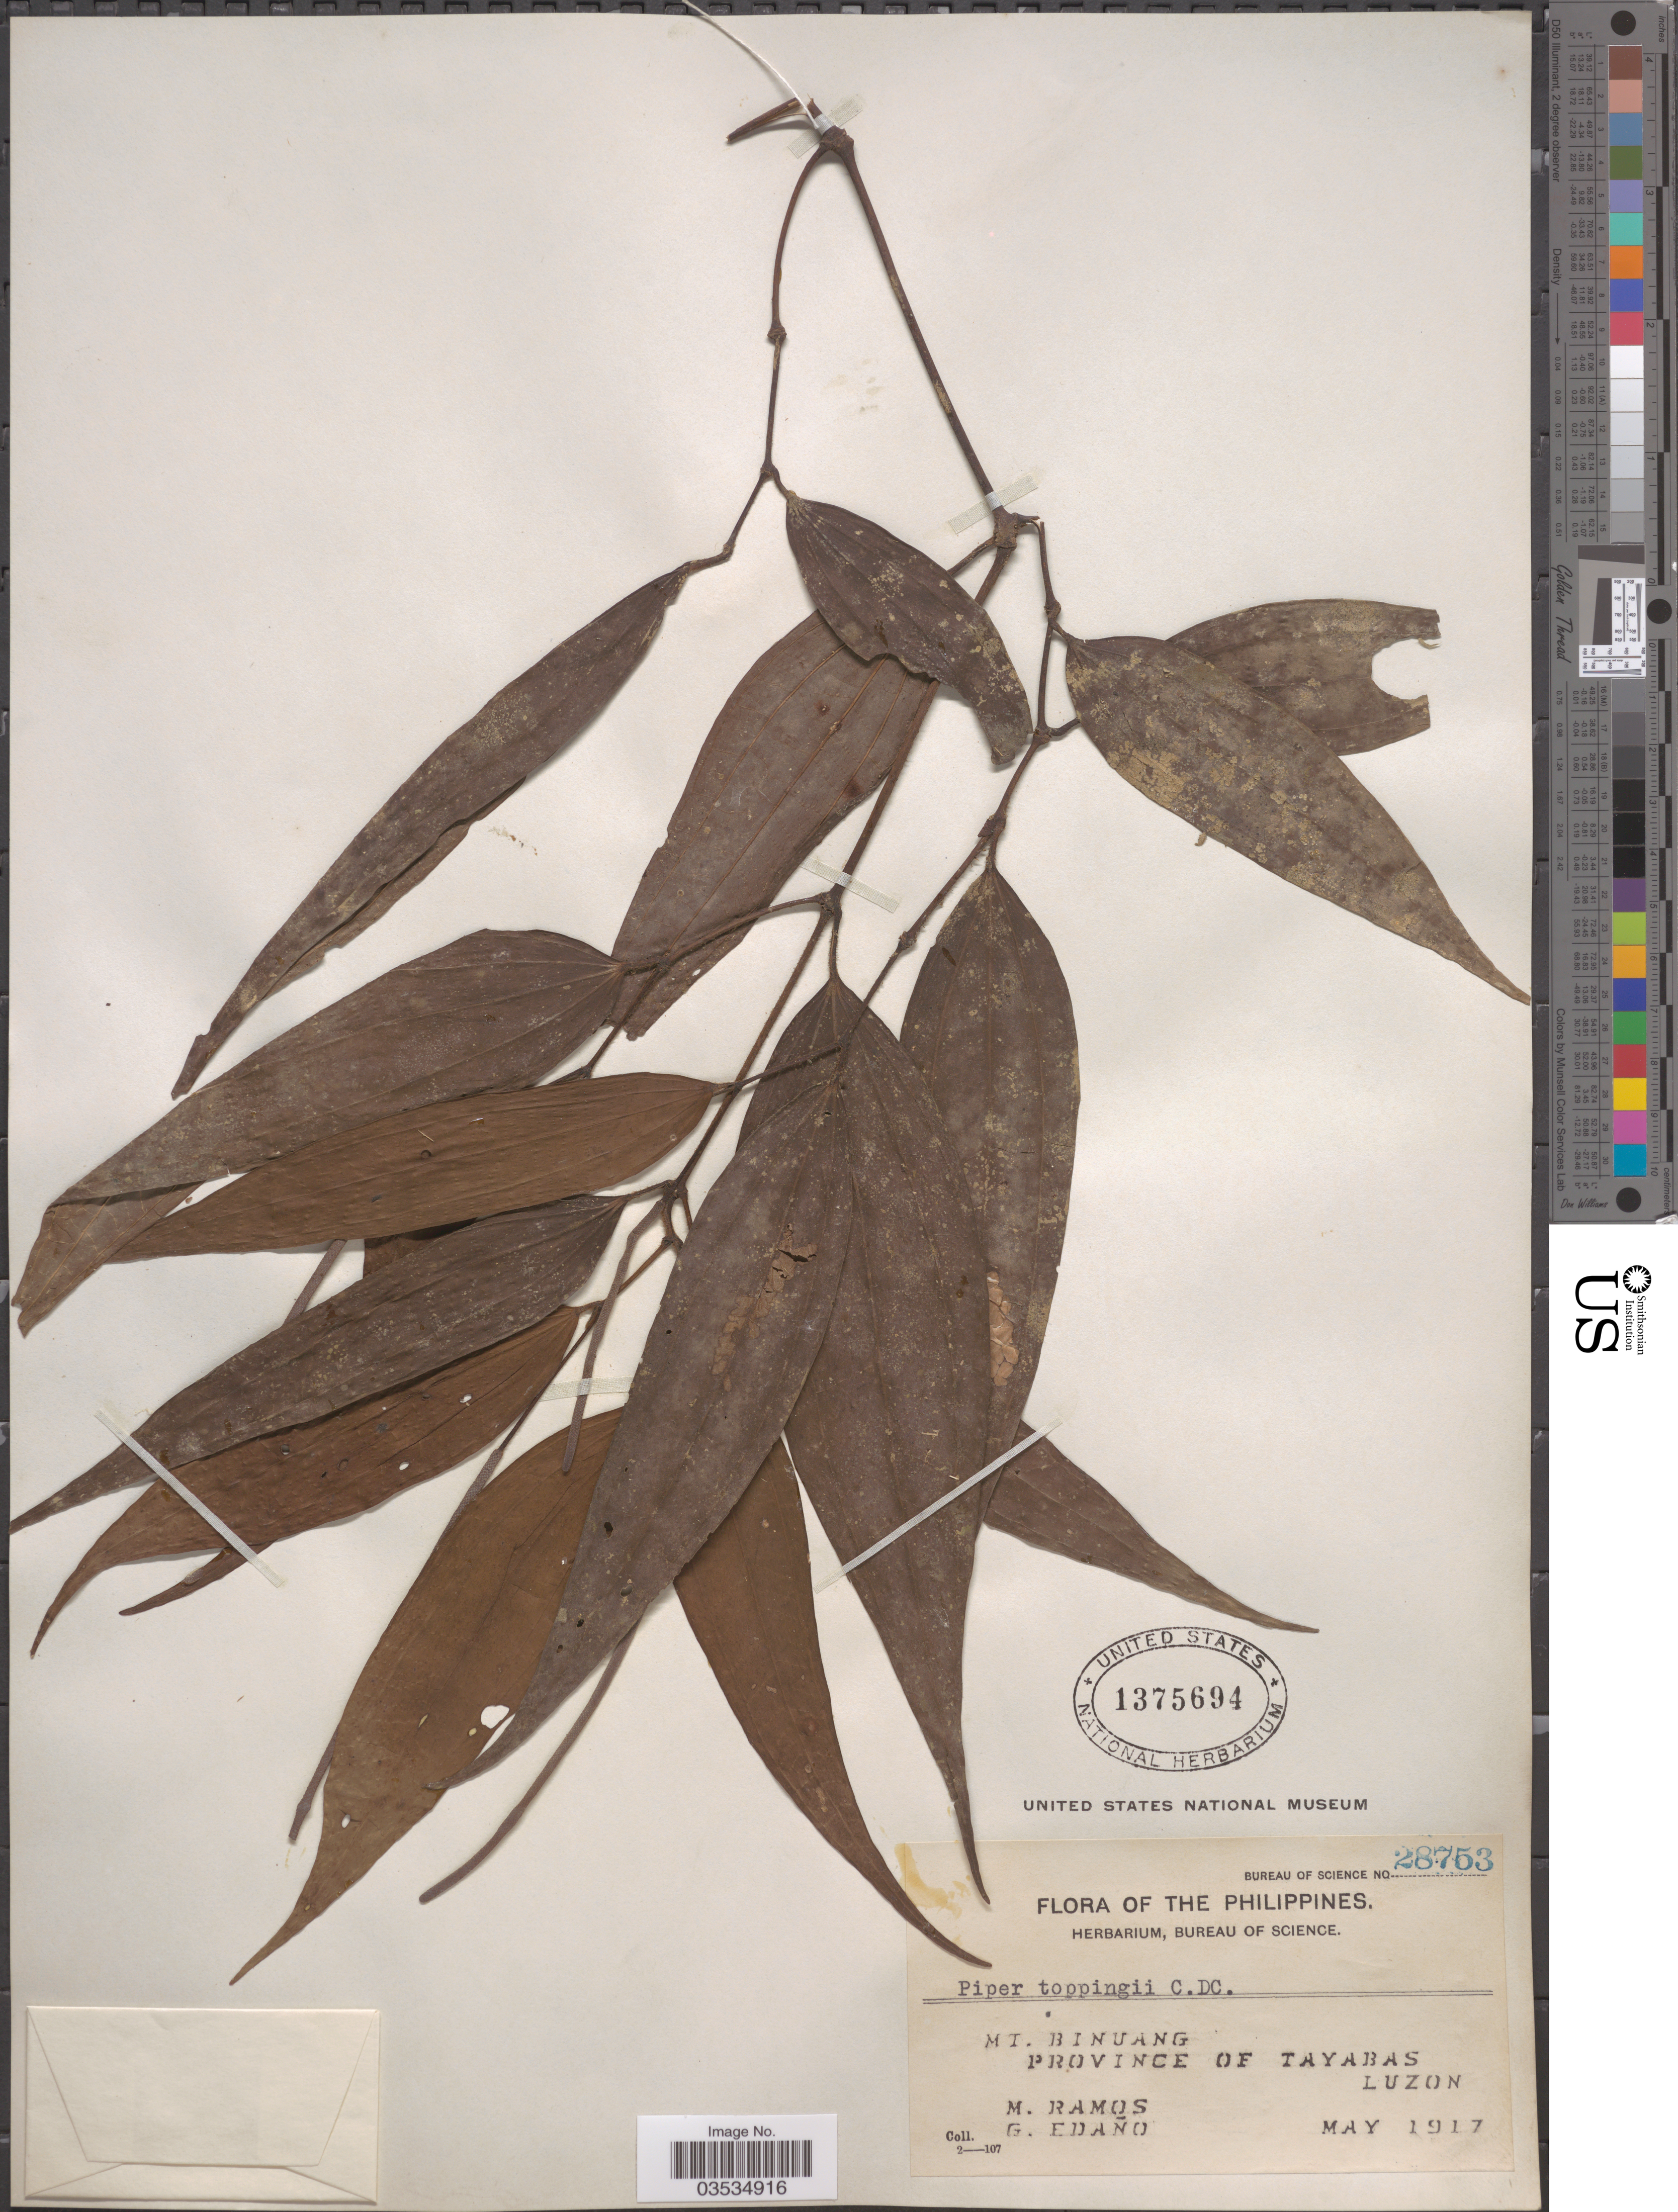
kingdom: Plantae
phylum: Tracheophyta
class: Magnoliopsida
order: Piperales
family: Piperaceae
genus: Piper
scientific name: Piper toppingii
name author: C. DC. in Elmer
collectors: M. Ramos & G. Edaño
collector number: Bureau of Science 28753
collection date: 1917-05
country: Philippines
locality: Mt. Binuang. Province of Tayabas. Luzon.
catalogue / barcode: US 1375694